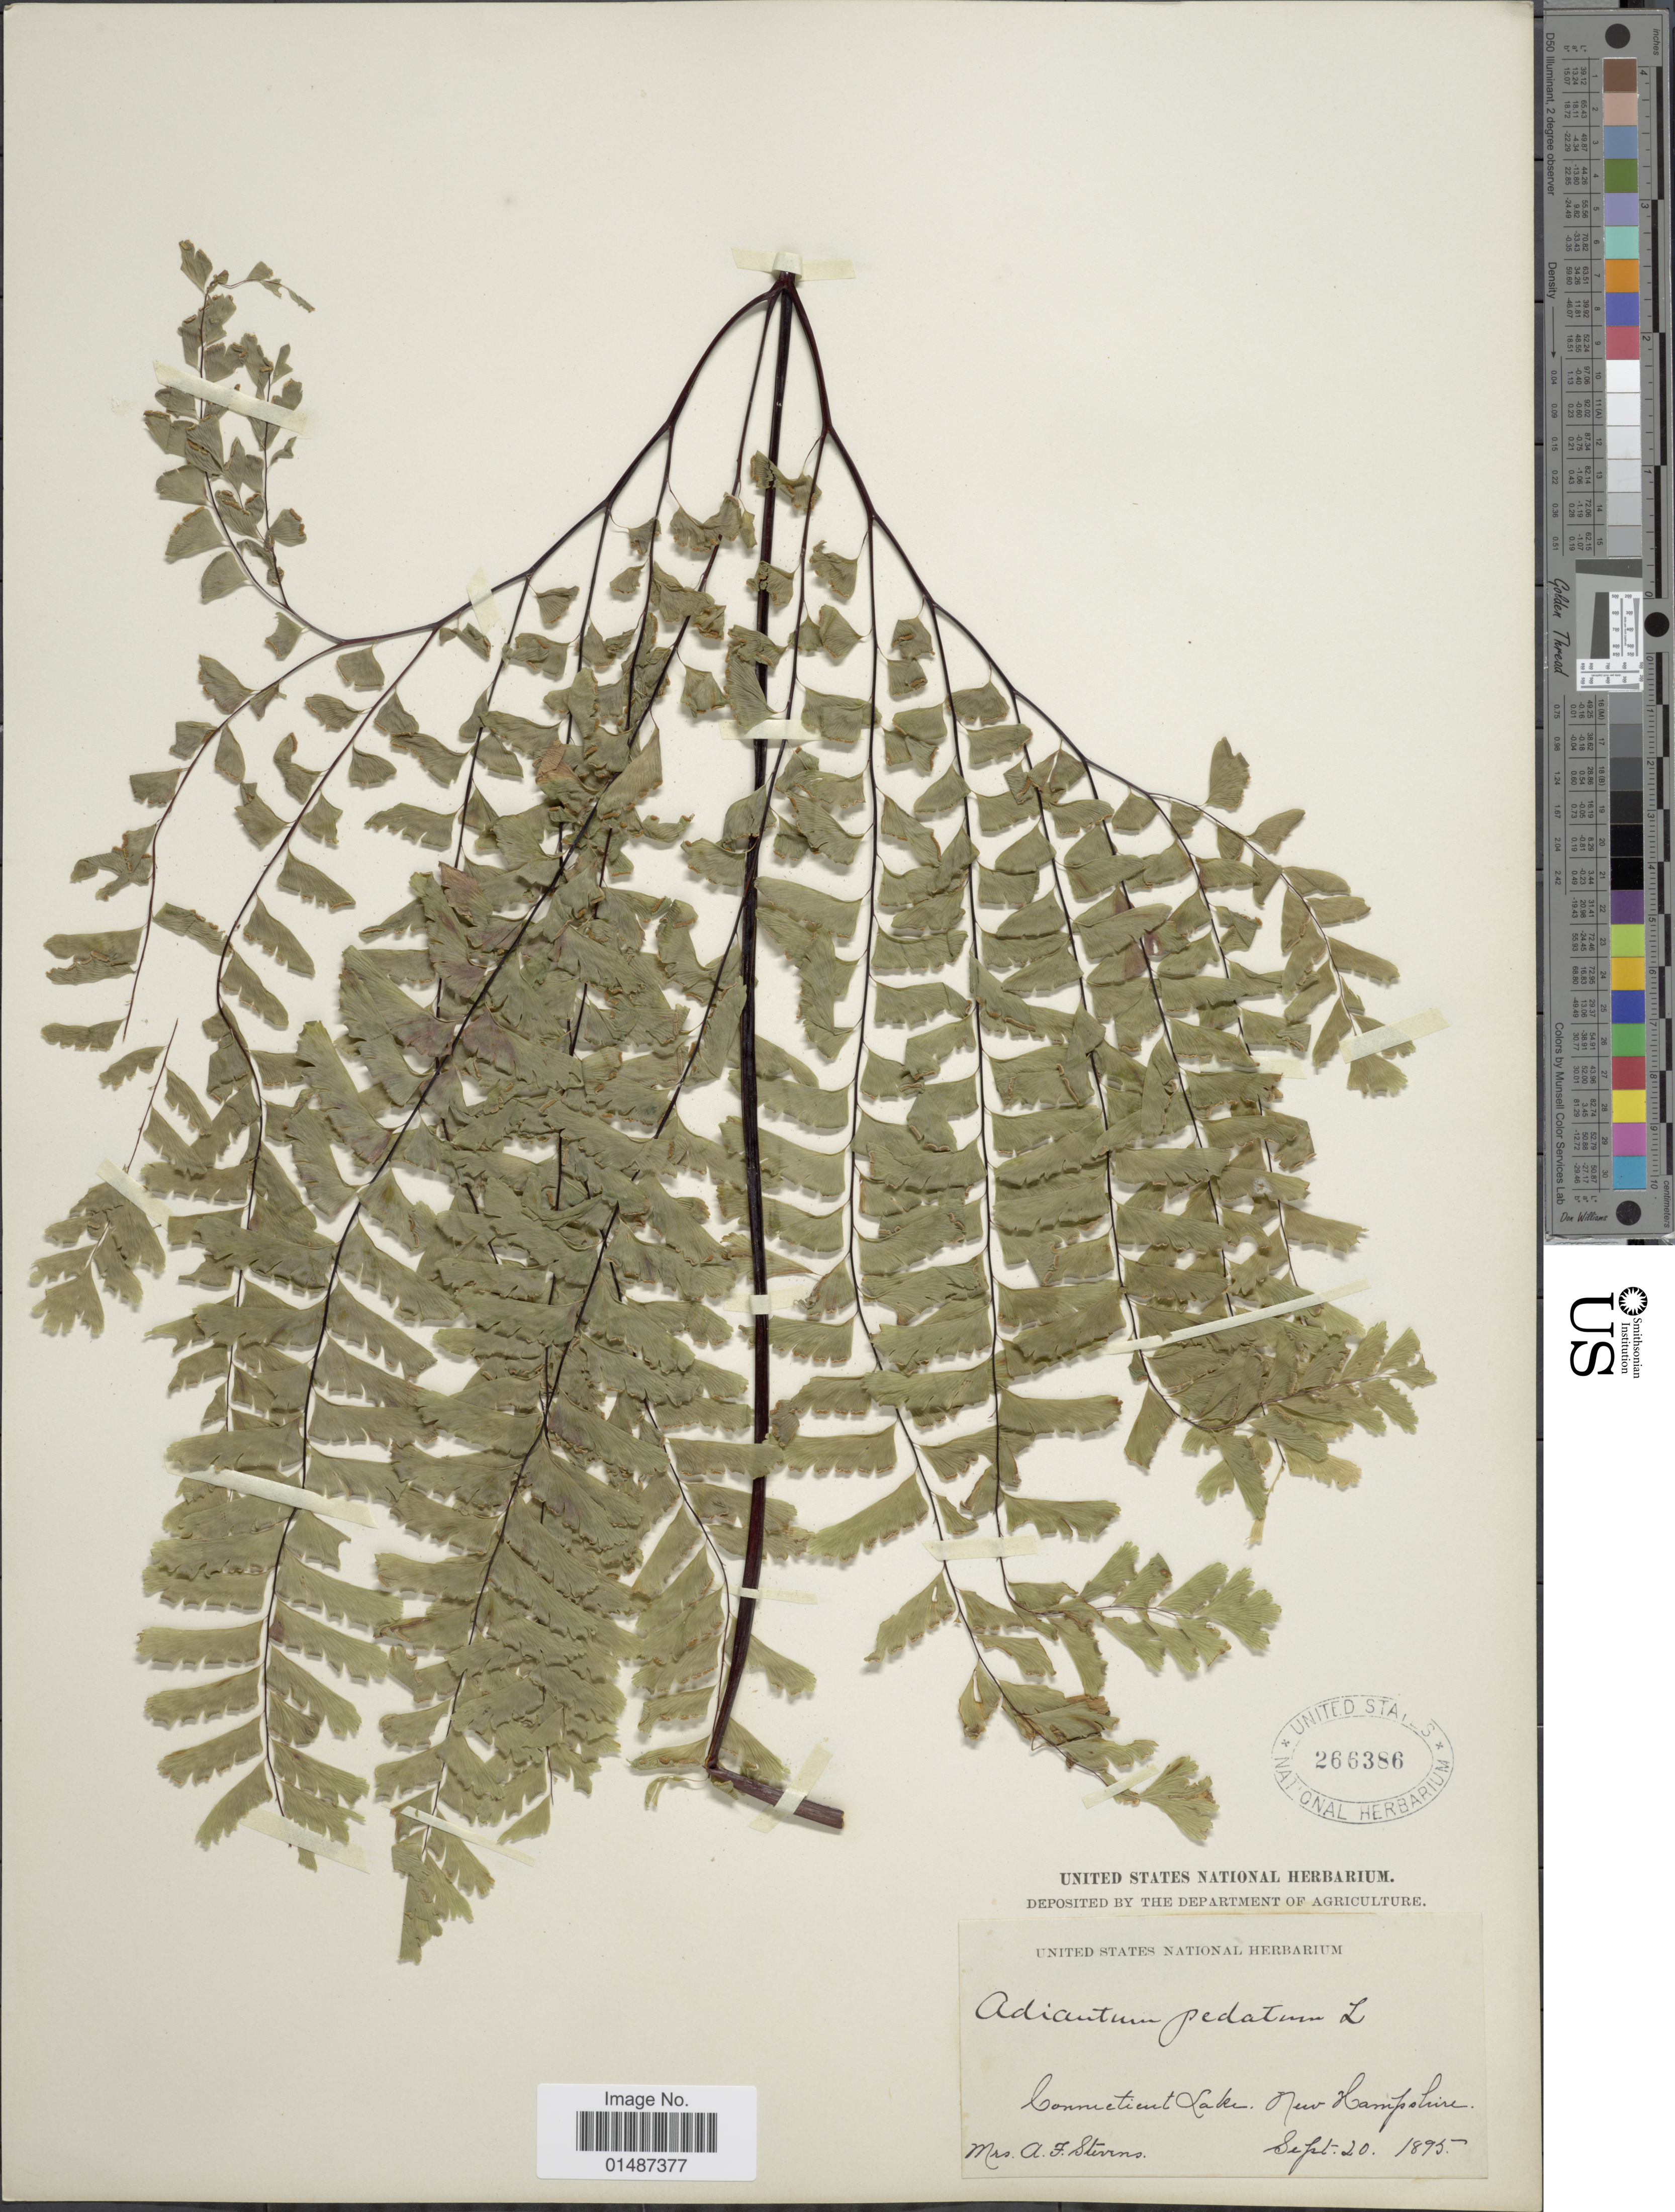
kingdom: Plantae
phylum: Tracheophyta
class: Polypodiopsida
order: Polypodiales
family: Pteridaceae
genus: Adiantum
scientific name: Adiantum pedatum var. pedatum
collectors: A. F. Stevens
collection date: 1895-09-20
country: United States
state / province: New Hampshire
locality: Connecticut Lake.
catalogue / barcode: US 266386